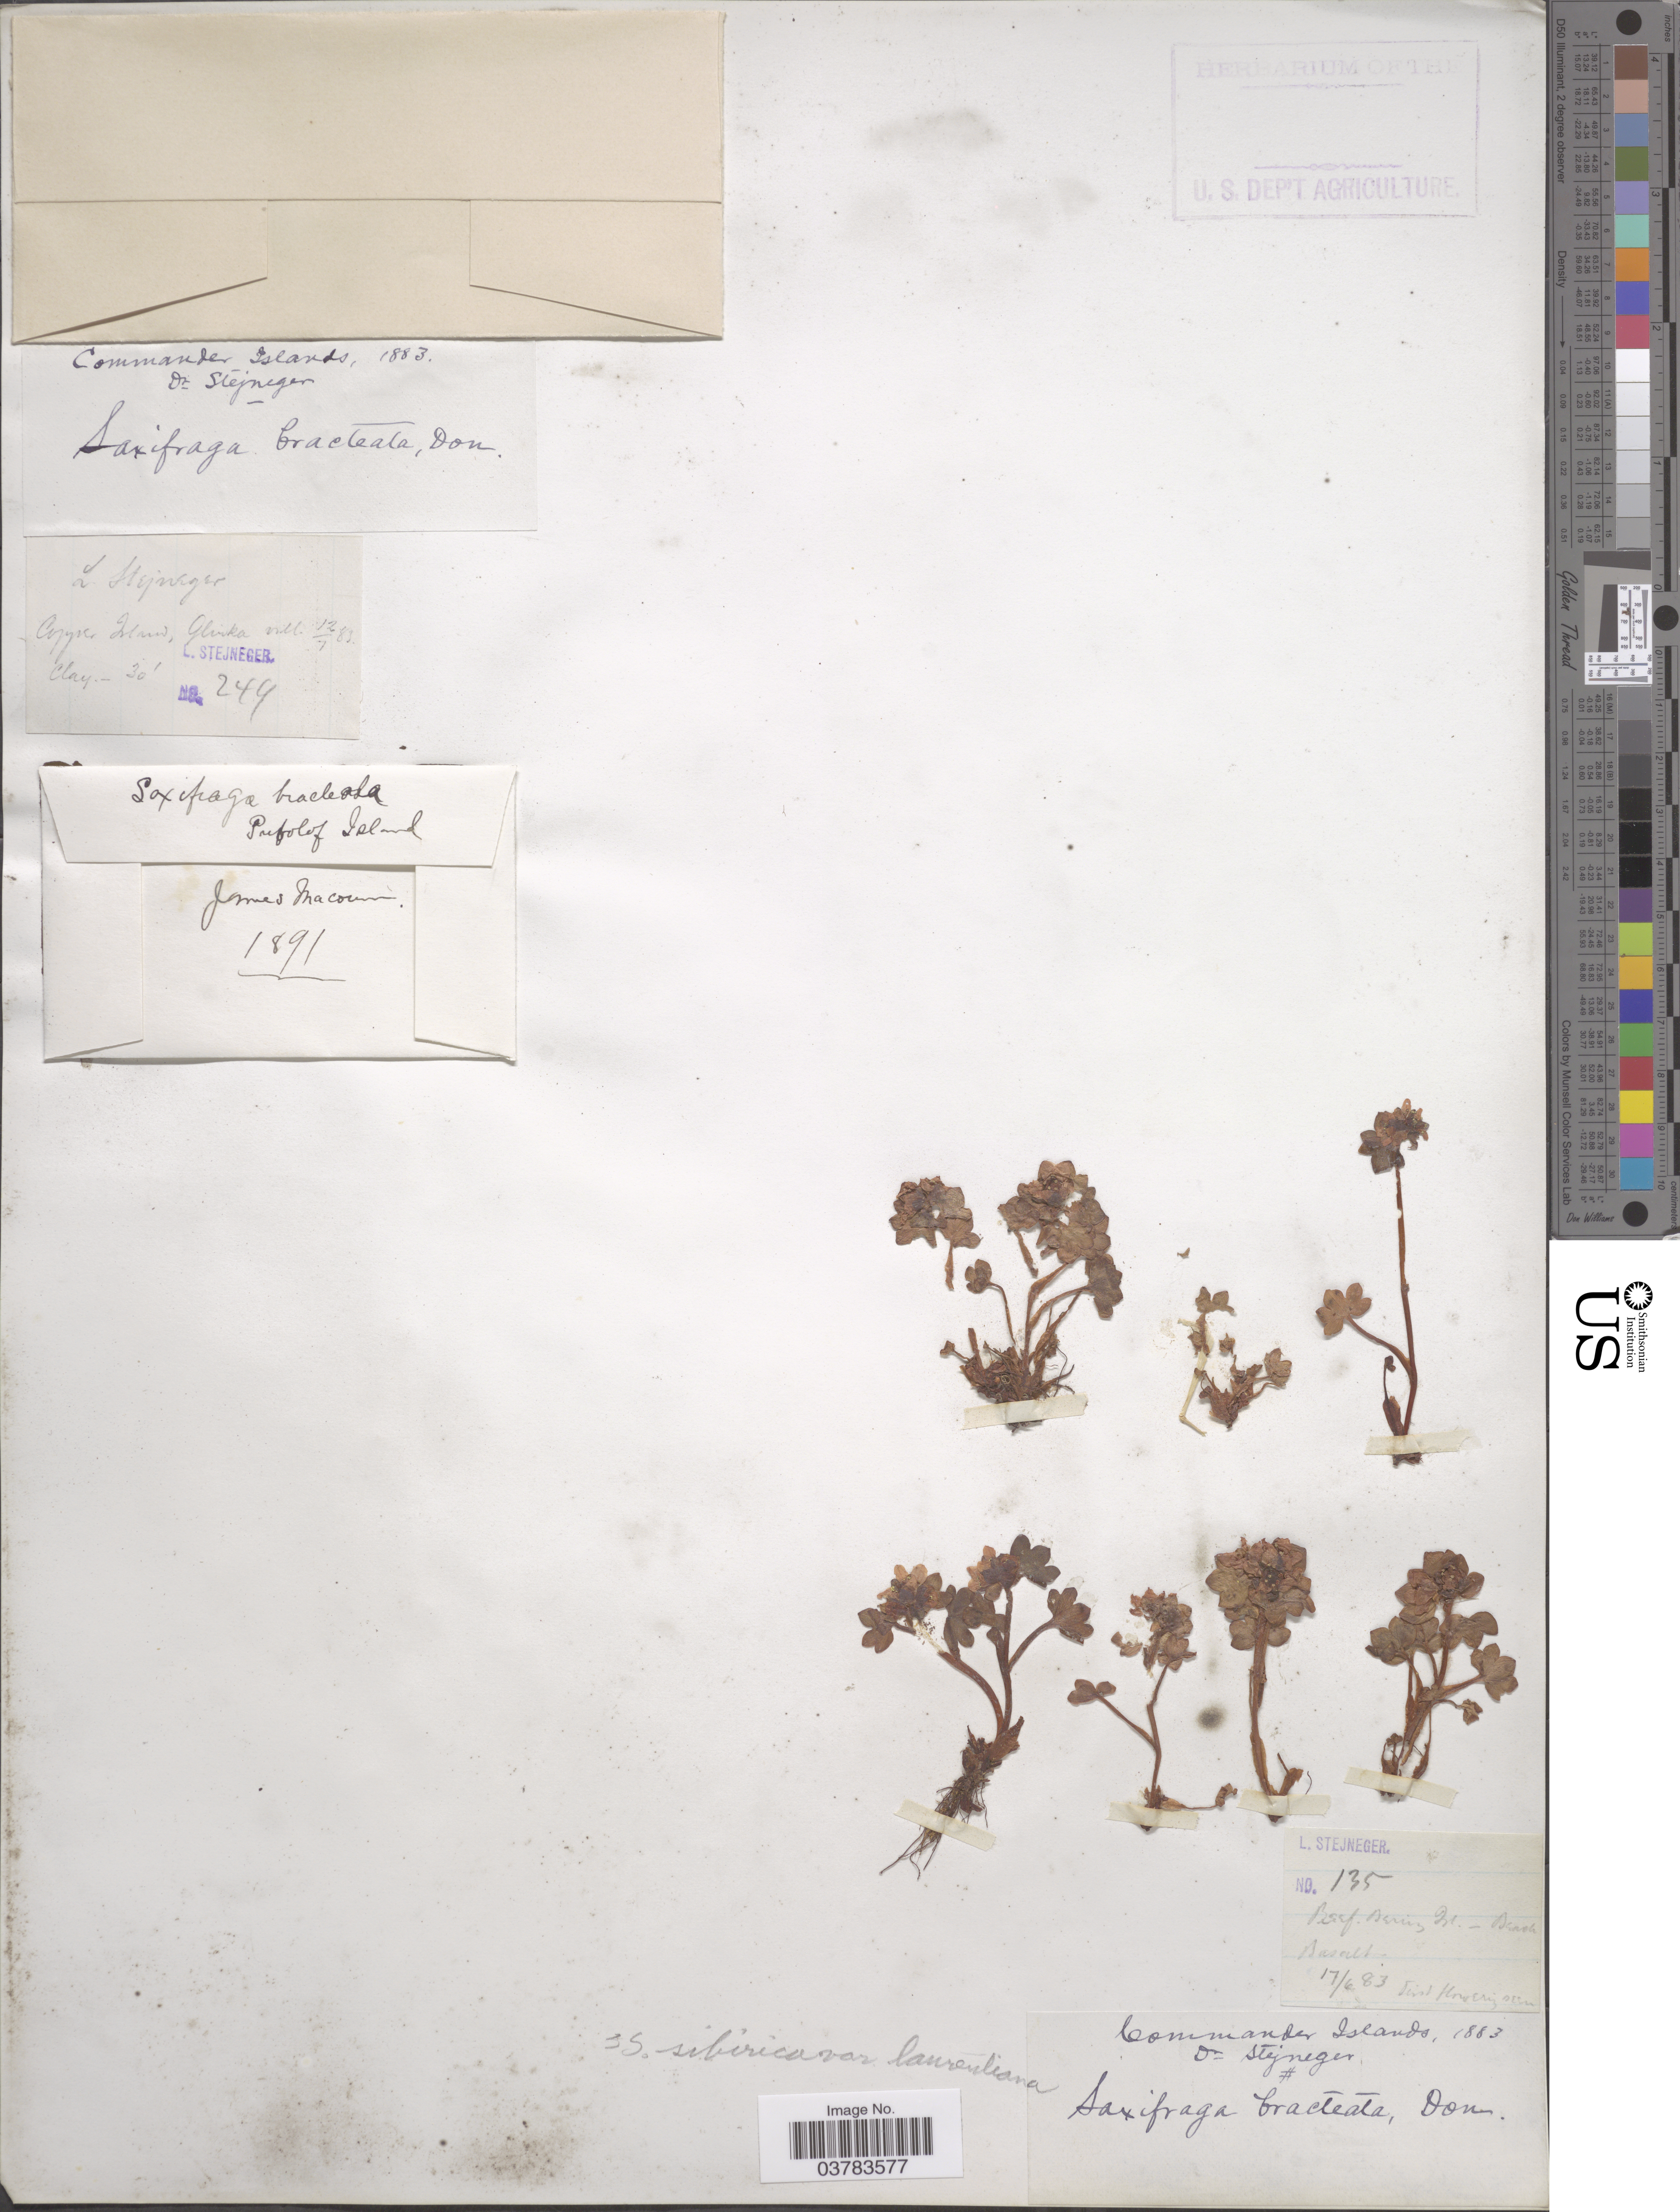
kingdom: Plantae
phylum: Tracheophyta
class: Magnoliopsida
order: Saxifragales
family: Saxifragaceae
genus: Saxifraga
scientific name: Saxifraga sibirica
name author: L.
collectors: J. M. Macoun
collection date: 1891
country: United States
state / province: Alaska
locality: Pribilof Island.